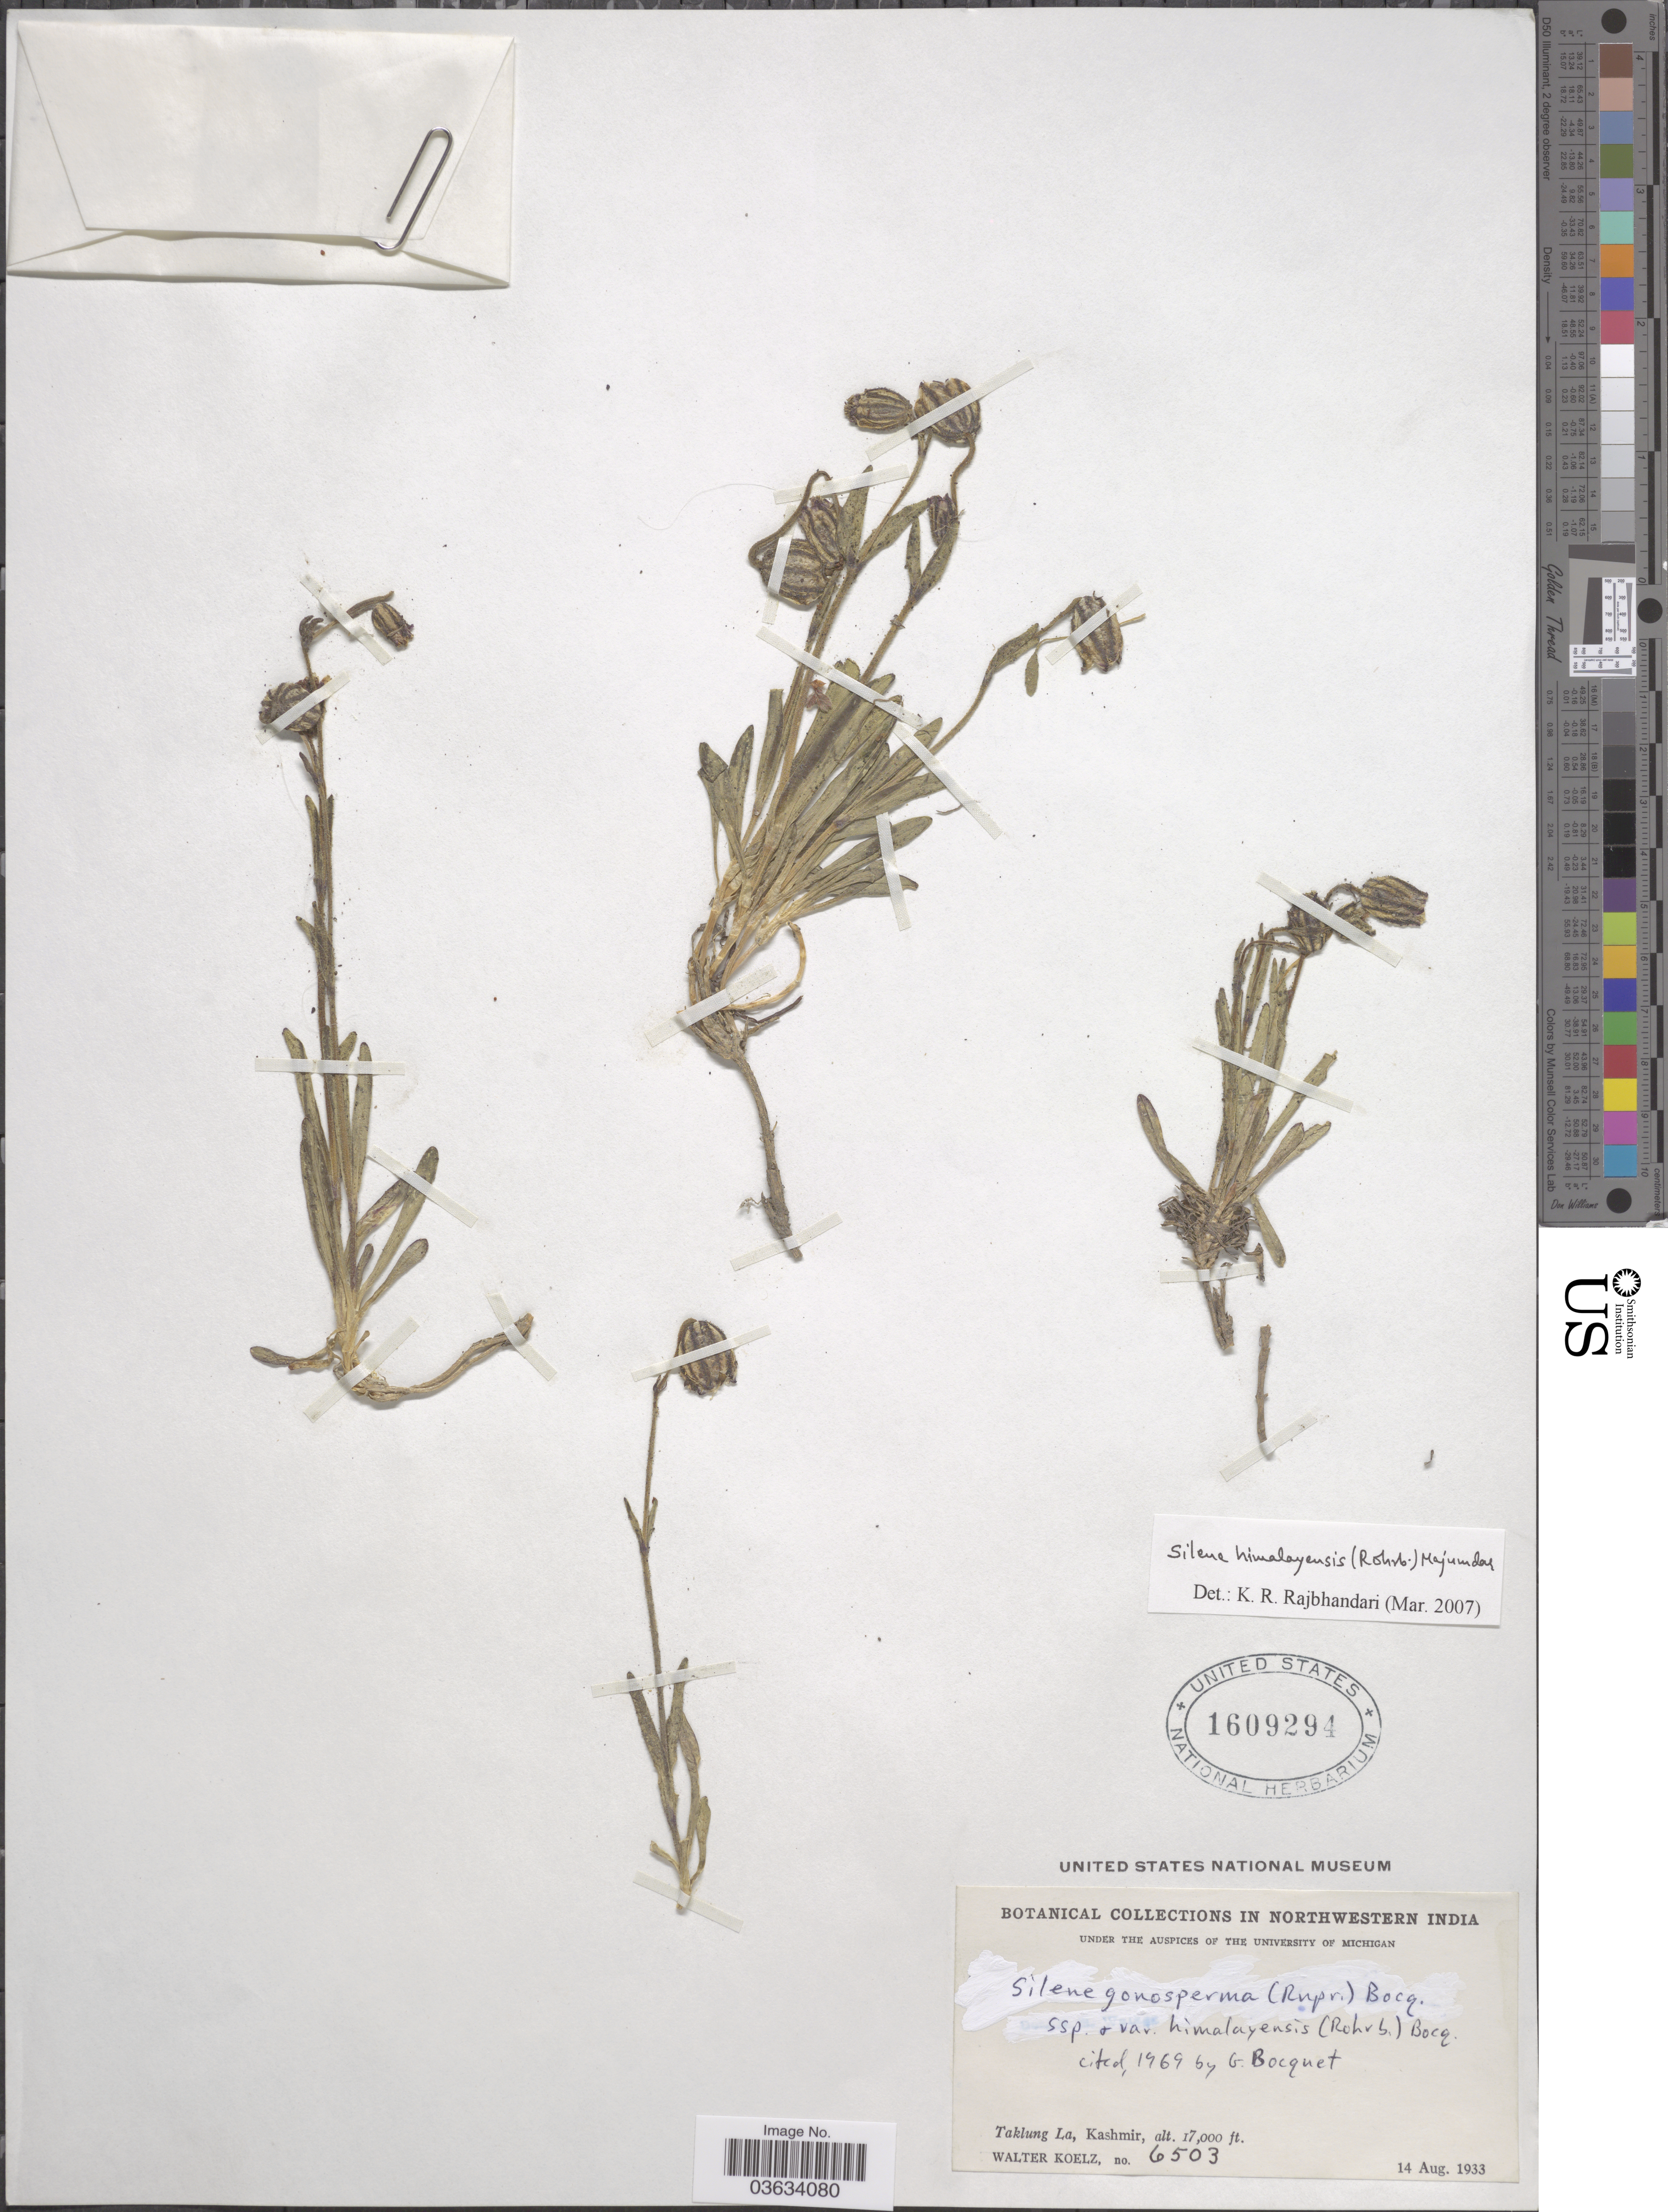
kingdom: Plantae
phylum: Tracheophyta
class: Magnoliopsida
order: Caryophyllales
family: Caryophyllaceae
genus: Silene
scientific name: Silene himalayensis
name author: (Rohrb.) Majumdar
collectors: W. N. Koelz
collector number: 6503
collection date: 1933-08-14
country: India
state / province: Jammu and Kashmir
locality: Northwestern India. Taklung La, Kashmir.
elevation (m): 5182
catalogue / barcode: US 1609294